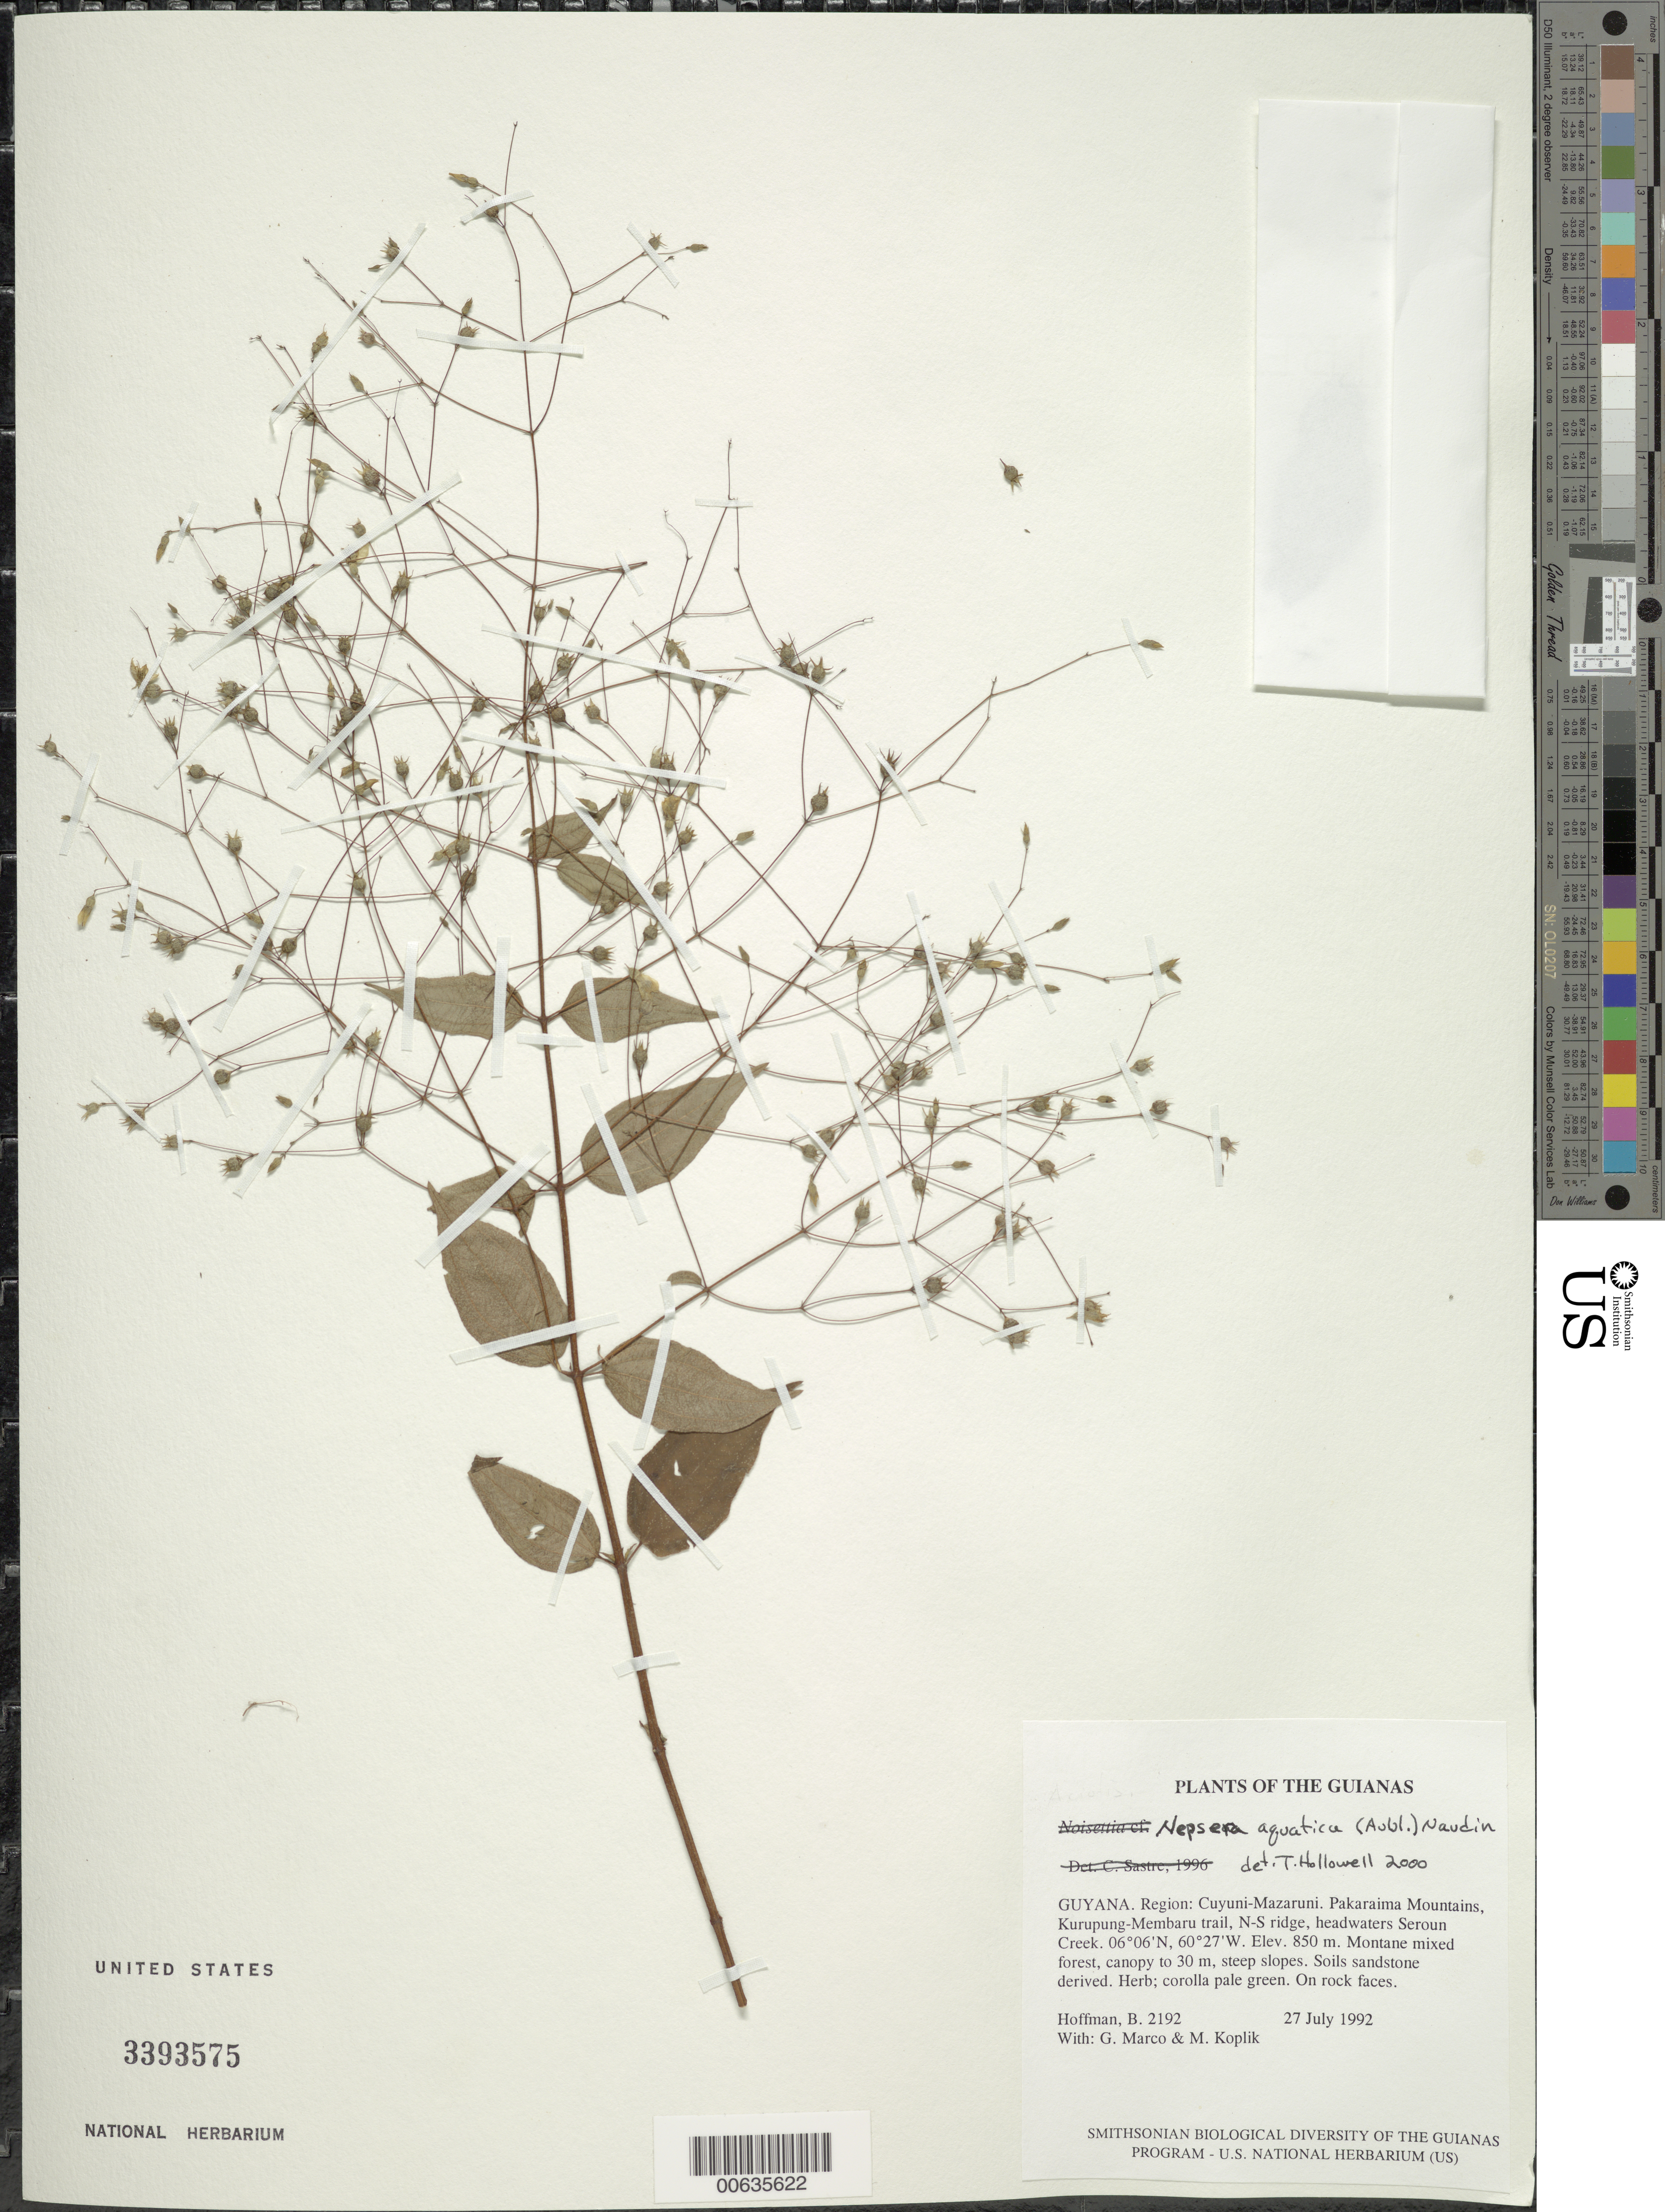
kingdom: Plantae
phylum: Tracheophyta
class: Magnoliopsida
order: Myrtales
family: Melastomataceae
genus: Nepsera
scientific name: Nepsera aquatica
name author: (Aubl.) Naudin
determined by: Hollowell, T. H., (BOT), Smithsonian Institution - National Museum of Natural History (UNITED STATES)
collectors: B. Hoffman, G. Marco & M. Koplik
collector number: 2192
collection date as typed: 27 July 1992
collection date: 1992-07-27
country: Guyana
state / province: Cuyuni-Mazaruni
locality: Pakaraima Mountains, Kurupung-Membaru trail, N-S ridge, divide between the two watersheds, headwaters Seroun Creek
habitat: Montane mixed forest, canopy to 30 m, steep slopes. Soils sandstone derived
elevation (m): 850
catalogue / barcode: US 3393575